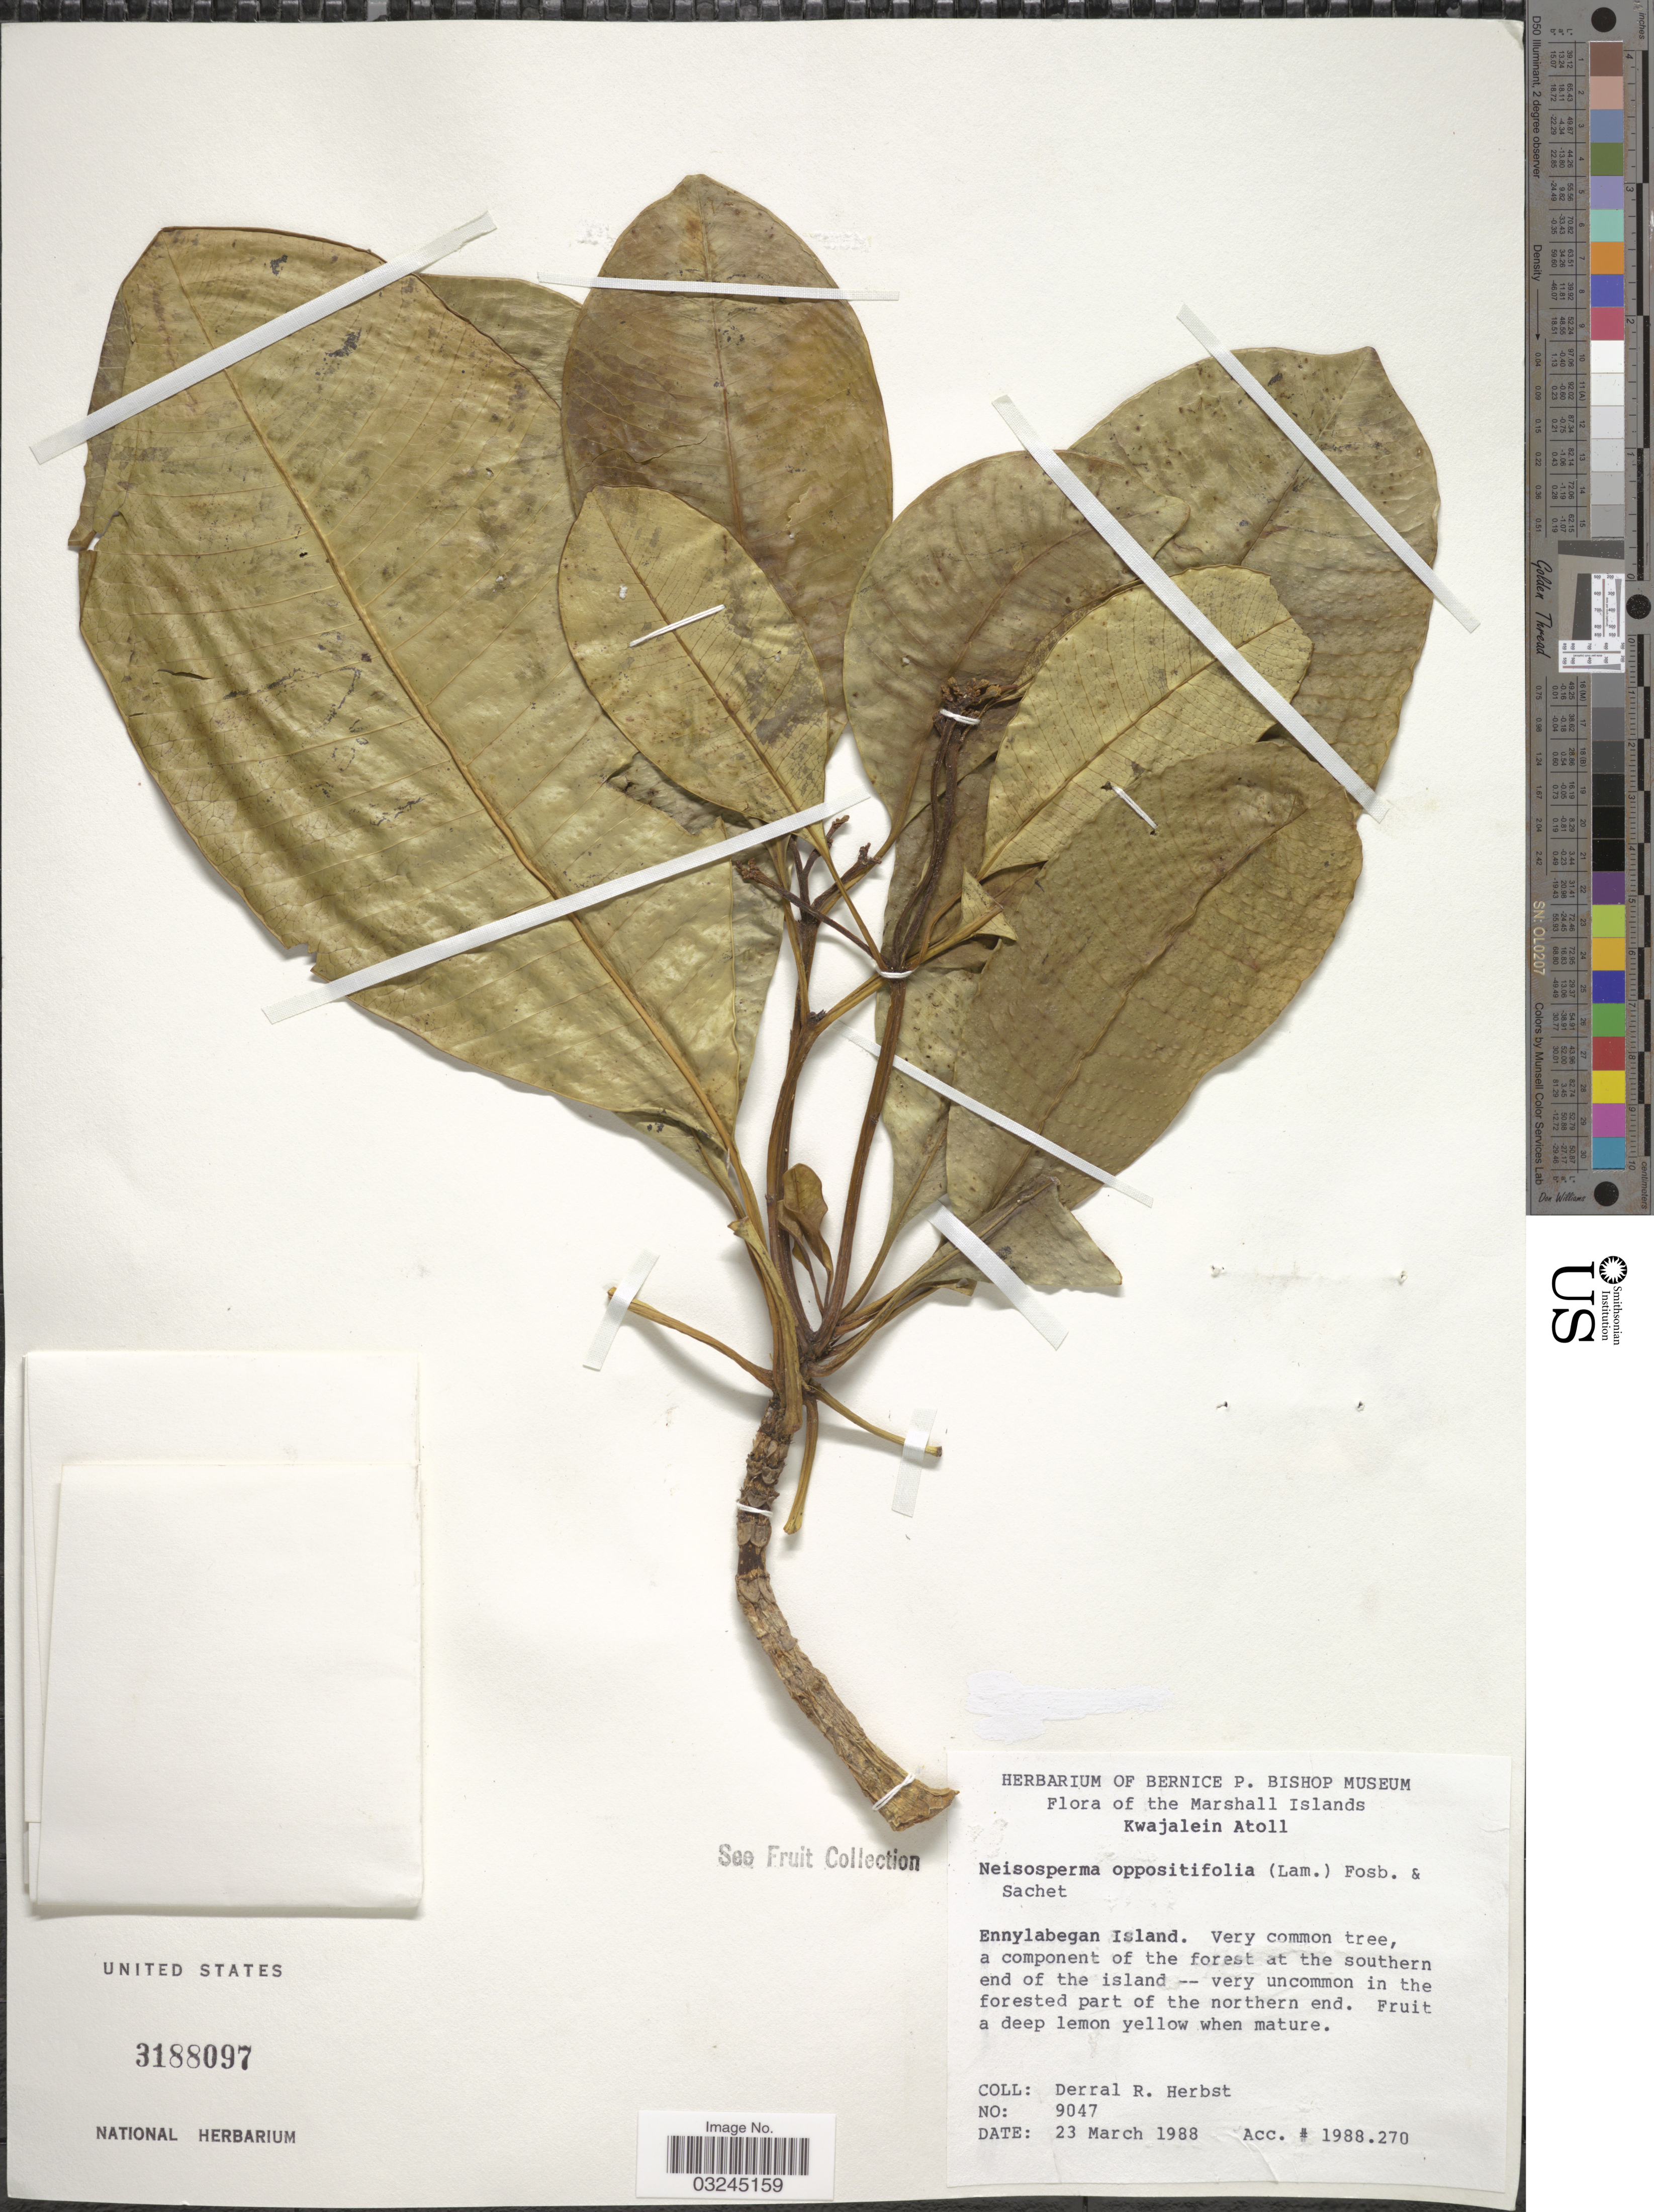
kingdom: Plantae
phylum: Tracheophyta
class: Magnoliopsida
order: Gentianales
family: Apocynaceae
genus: Ochrosia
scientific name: Ochrosia oppositifolia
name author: (Lam.) K. Schum.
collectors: D. R. Herbst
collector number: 9047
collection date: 1988-03-23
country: Marshall Islands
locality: Kwajalein Atoll. Ennylabegan Island. Southern end of the island.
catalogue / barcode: US 3188097